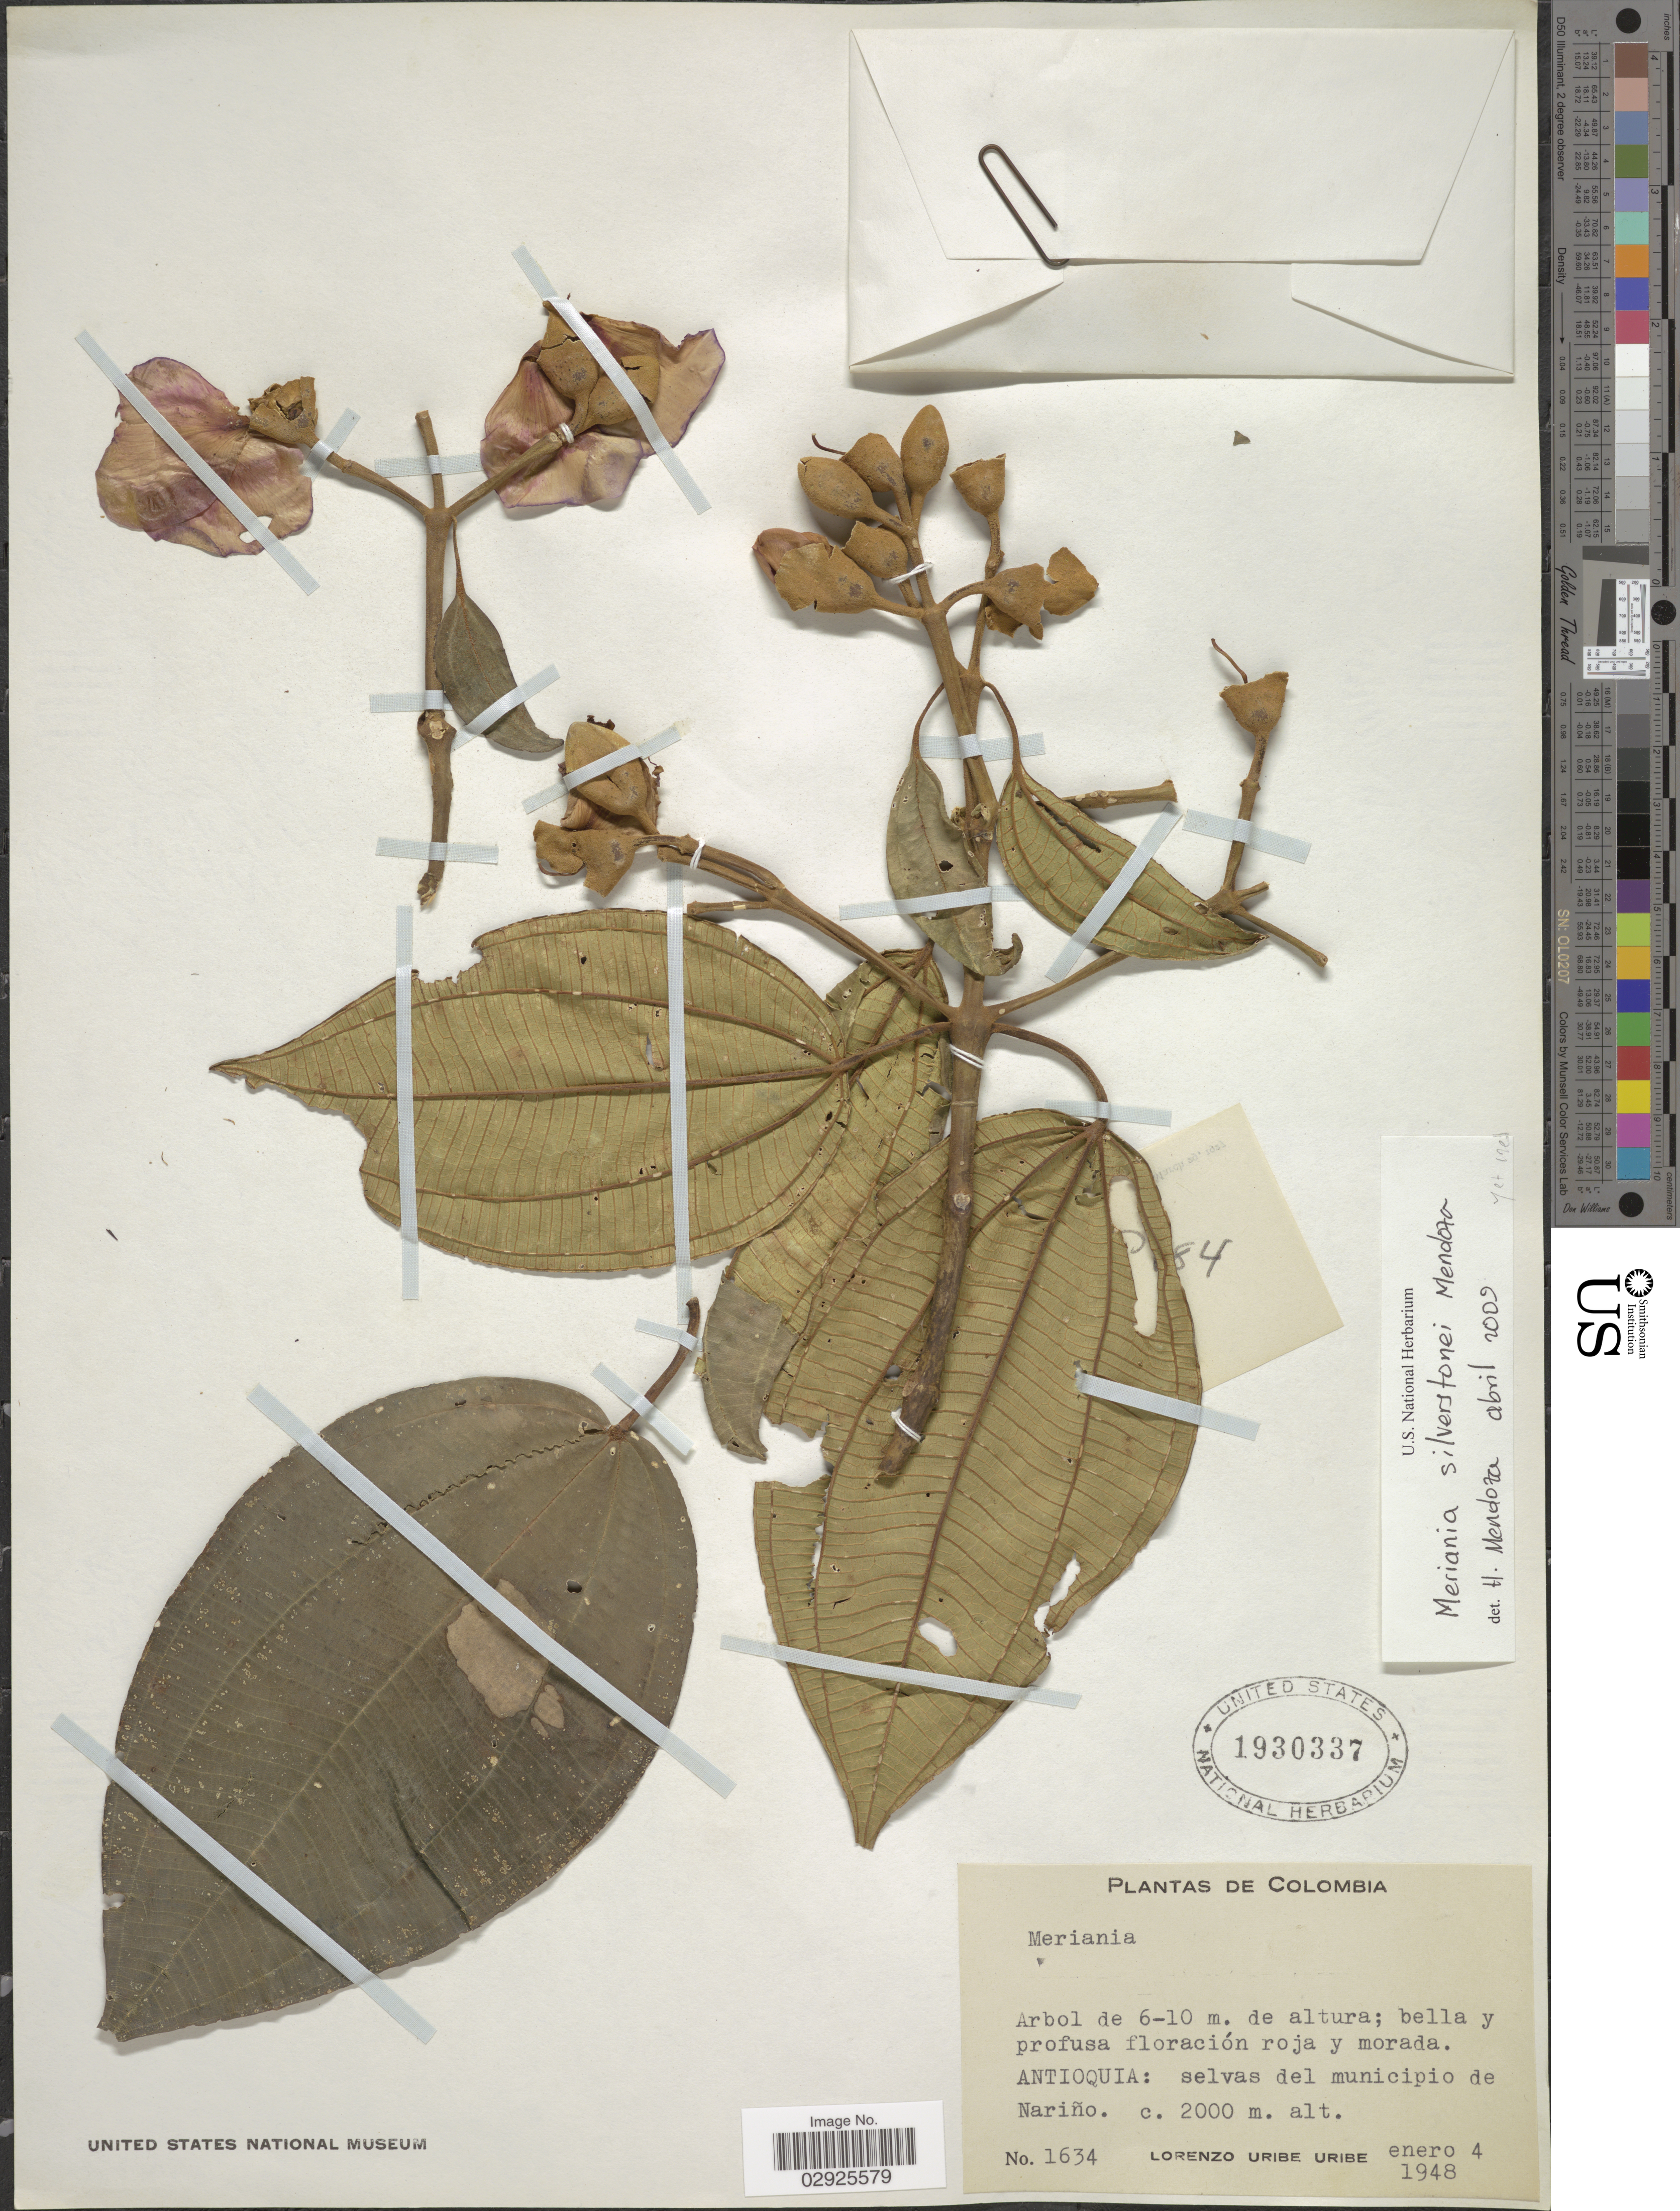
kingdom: Plantae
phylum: Tracheophyta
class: Magnoliopsida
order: Myrtales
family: Melastomataceae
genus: Meriania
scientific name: Meriania silverstonei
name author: Humberto Mend. & Fern. Alonso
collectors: L. Uribe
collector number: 1634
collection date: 1948-01-04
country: Colombia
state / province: Antioquia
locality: Selvas del municipio de Nariño.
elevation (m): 2000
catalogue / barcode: US 1930337